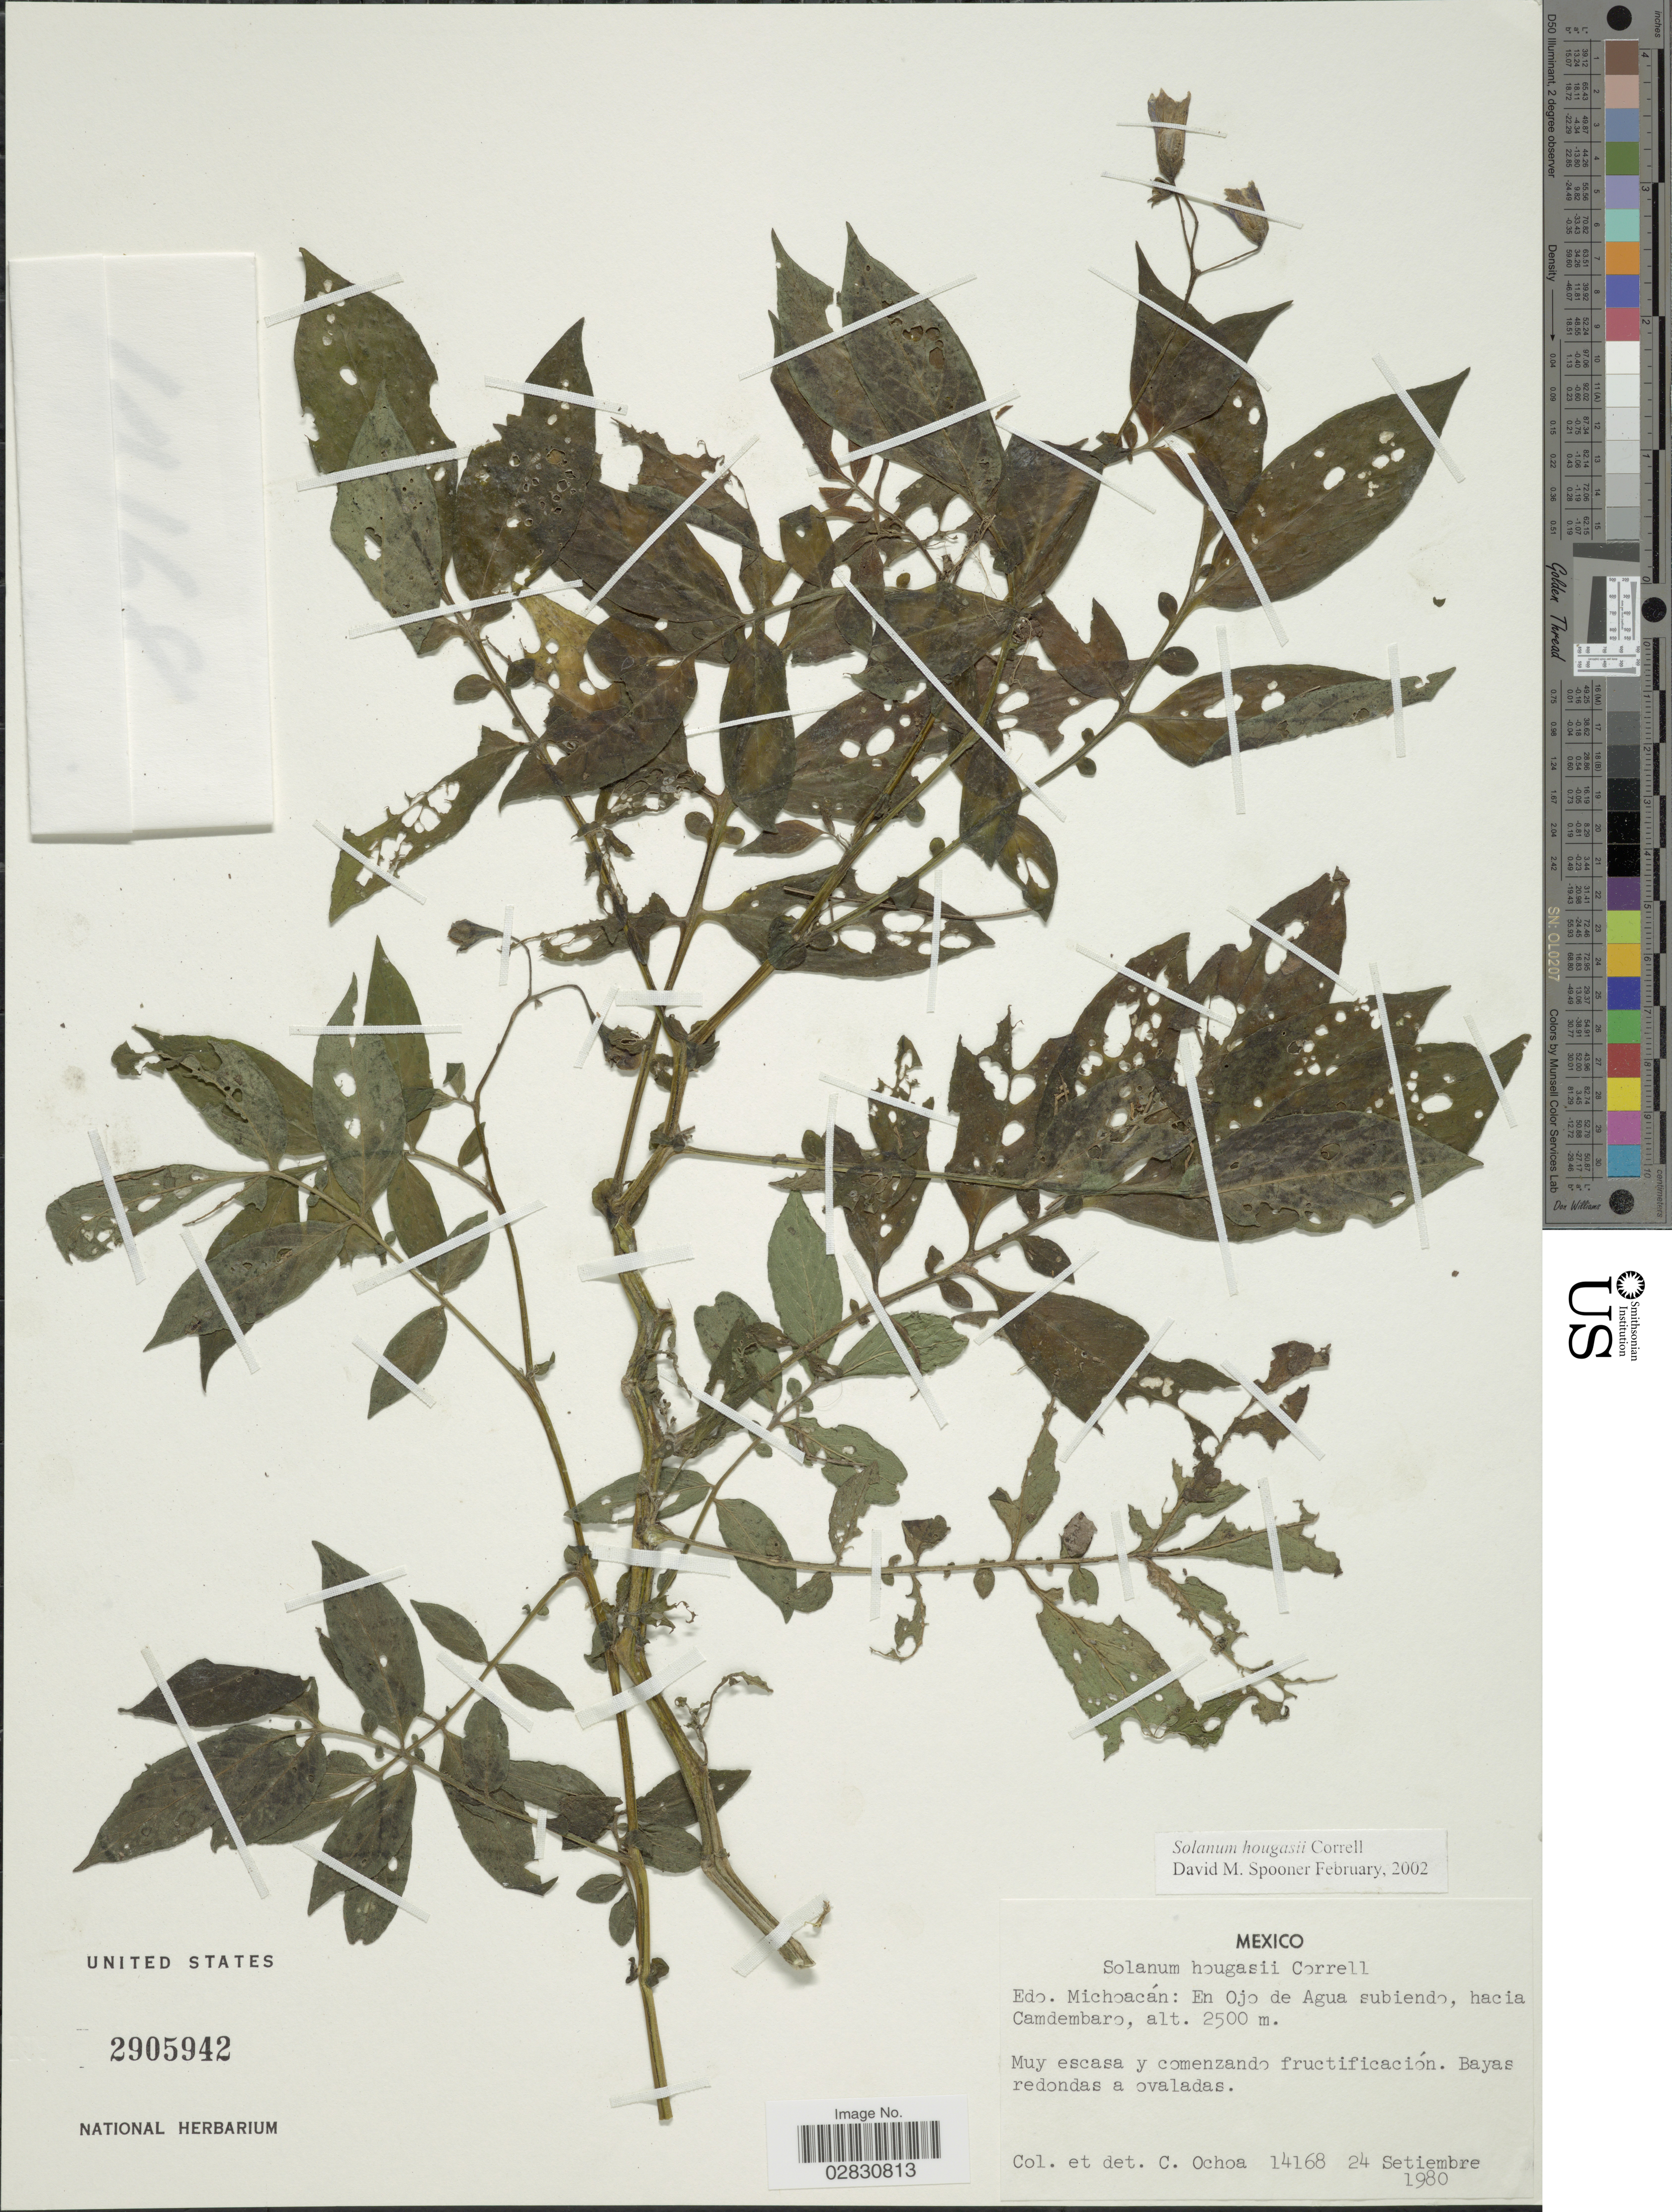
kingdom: Plantae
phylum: Tracheophyta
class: Magnoliopsida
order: Solanales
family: Solanaceae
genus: Solanum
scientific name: Solanum hougasii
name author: Correll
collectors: C. Ochoa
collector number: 14168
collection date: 1980-09-24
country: Mexico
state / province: Michoacán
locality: Edo. Michoacán: En Ojo de Agua subiendo, hacia Camdembaro.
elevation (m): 2500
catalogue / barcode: US 2905942